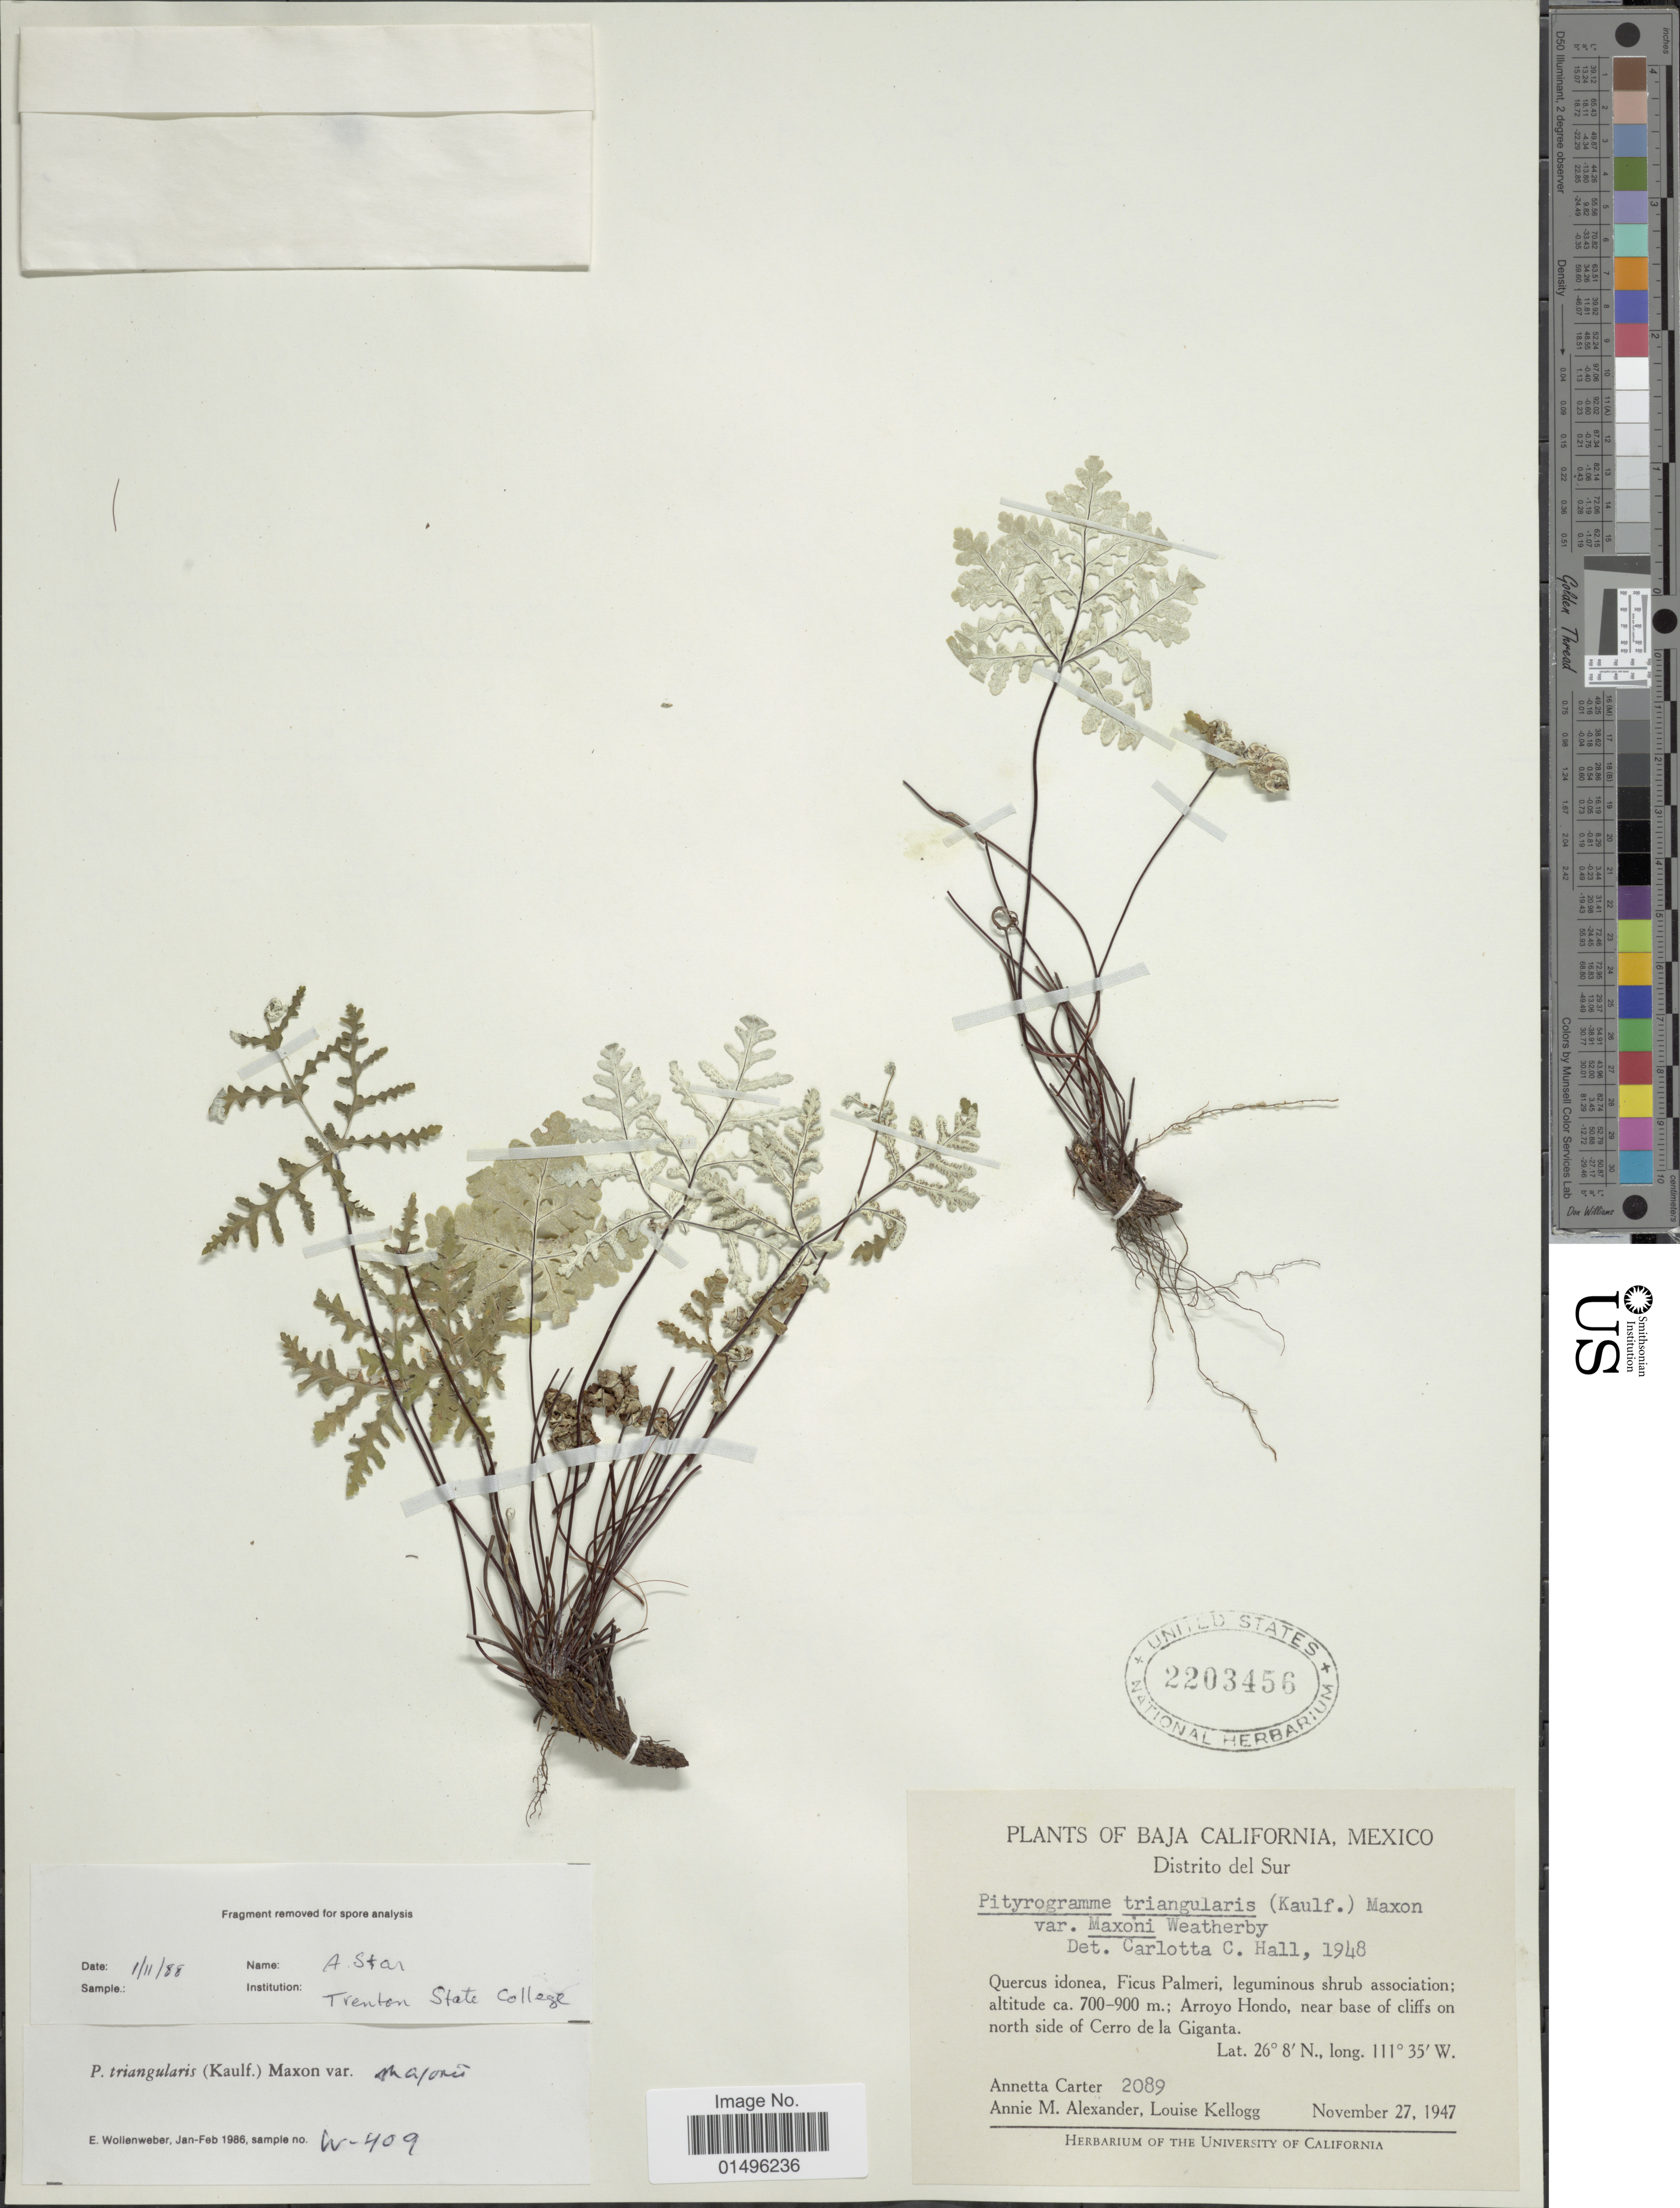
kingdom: Plantae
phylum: Tracheophyta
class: Polypodiopsida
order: Polypodiales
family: Pteridaceae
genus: Pentagramma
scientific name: Pentagramma maxonii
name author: (Weath.) Schuettp. & Windham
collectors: A. Carter, A. M. Alexander & L. Kellogg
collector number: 2089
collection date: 1947-11-27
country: Mexico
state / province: Baja California Sur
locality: Mexico, Baja California, Distrito del Sur, Arroyo Hondo, near base of cliffs on north side of Cerro Giganta.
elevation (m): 700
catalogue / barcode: US 2203456